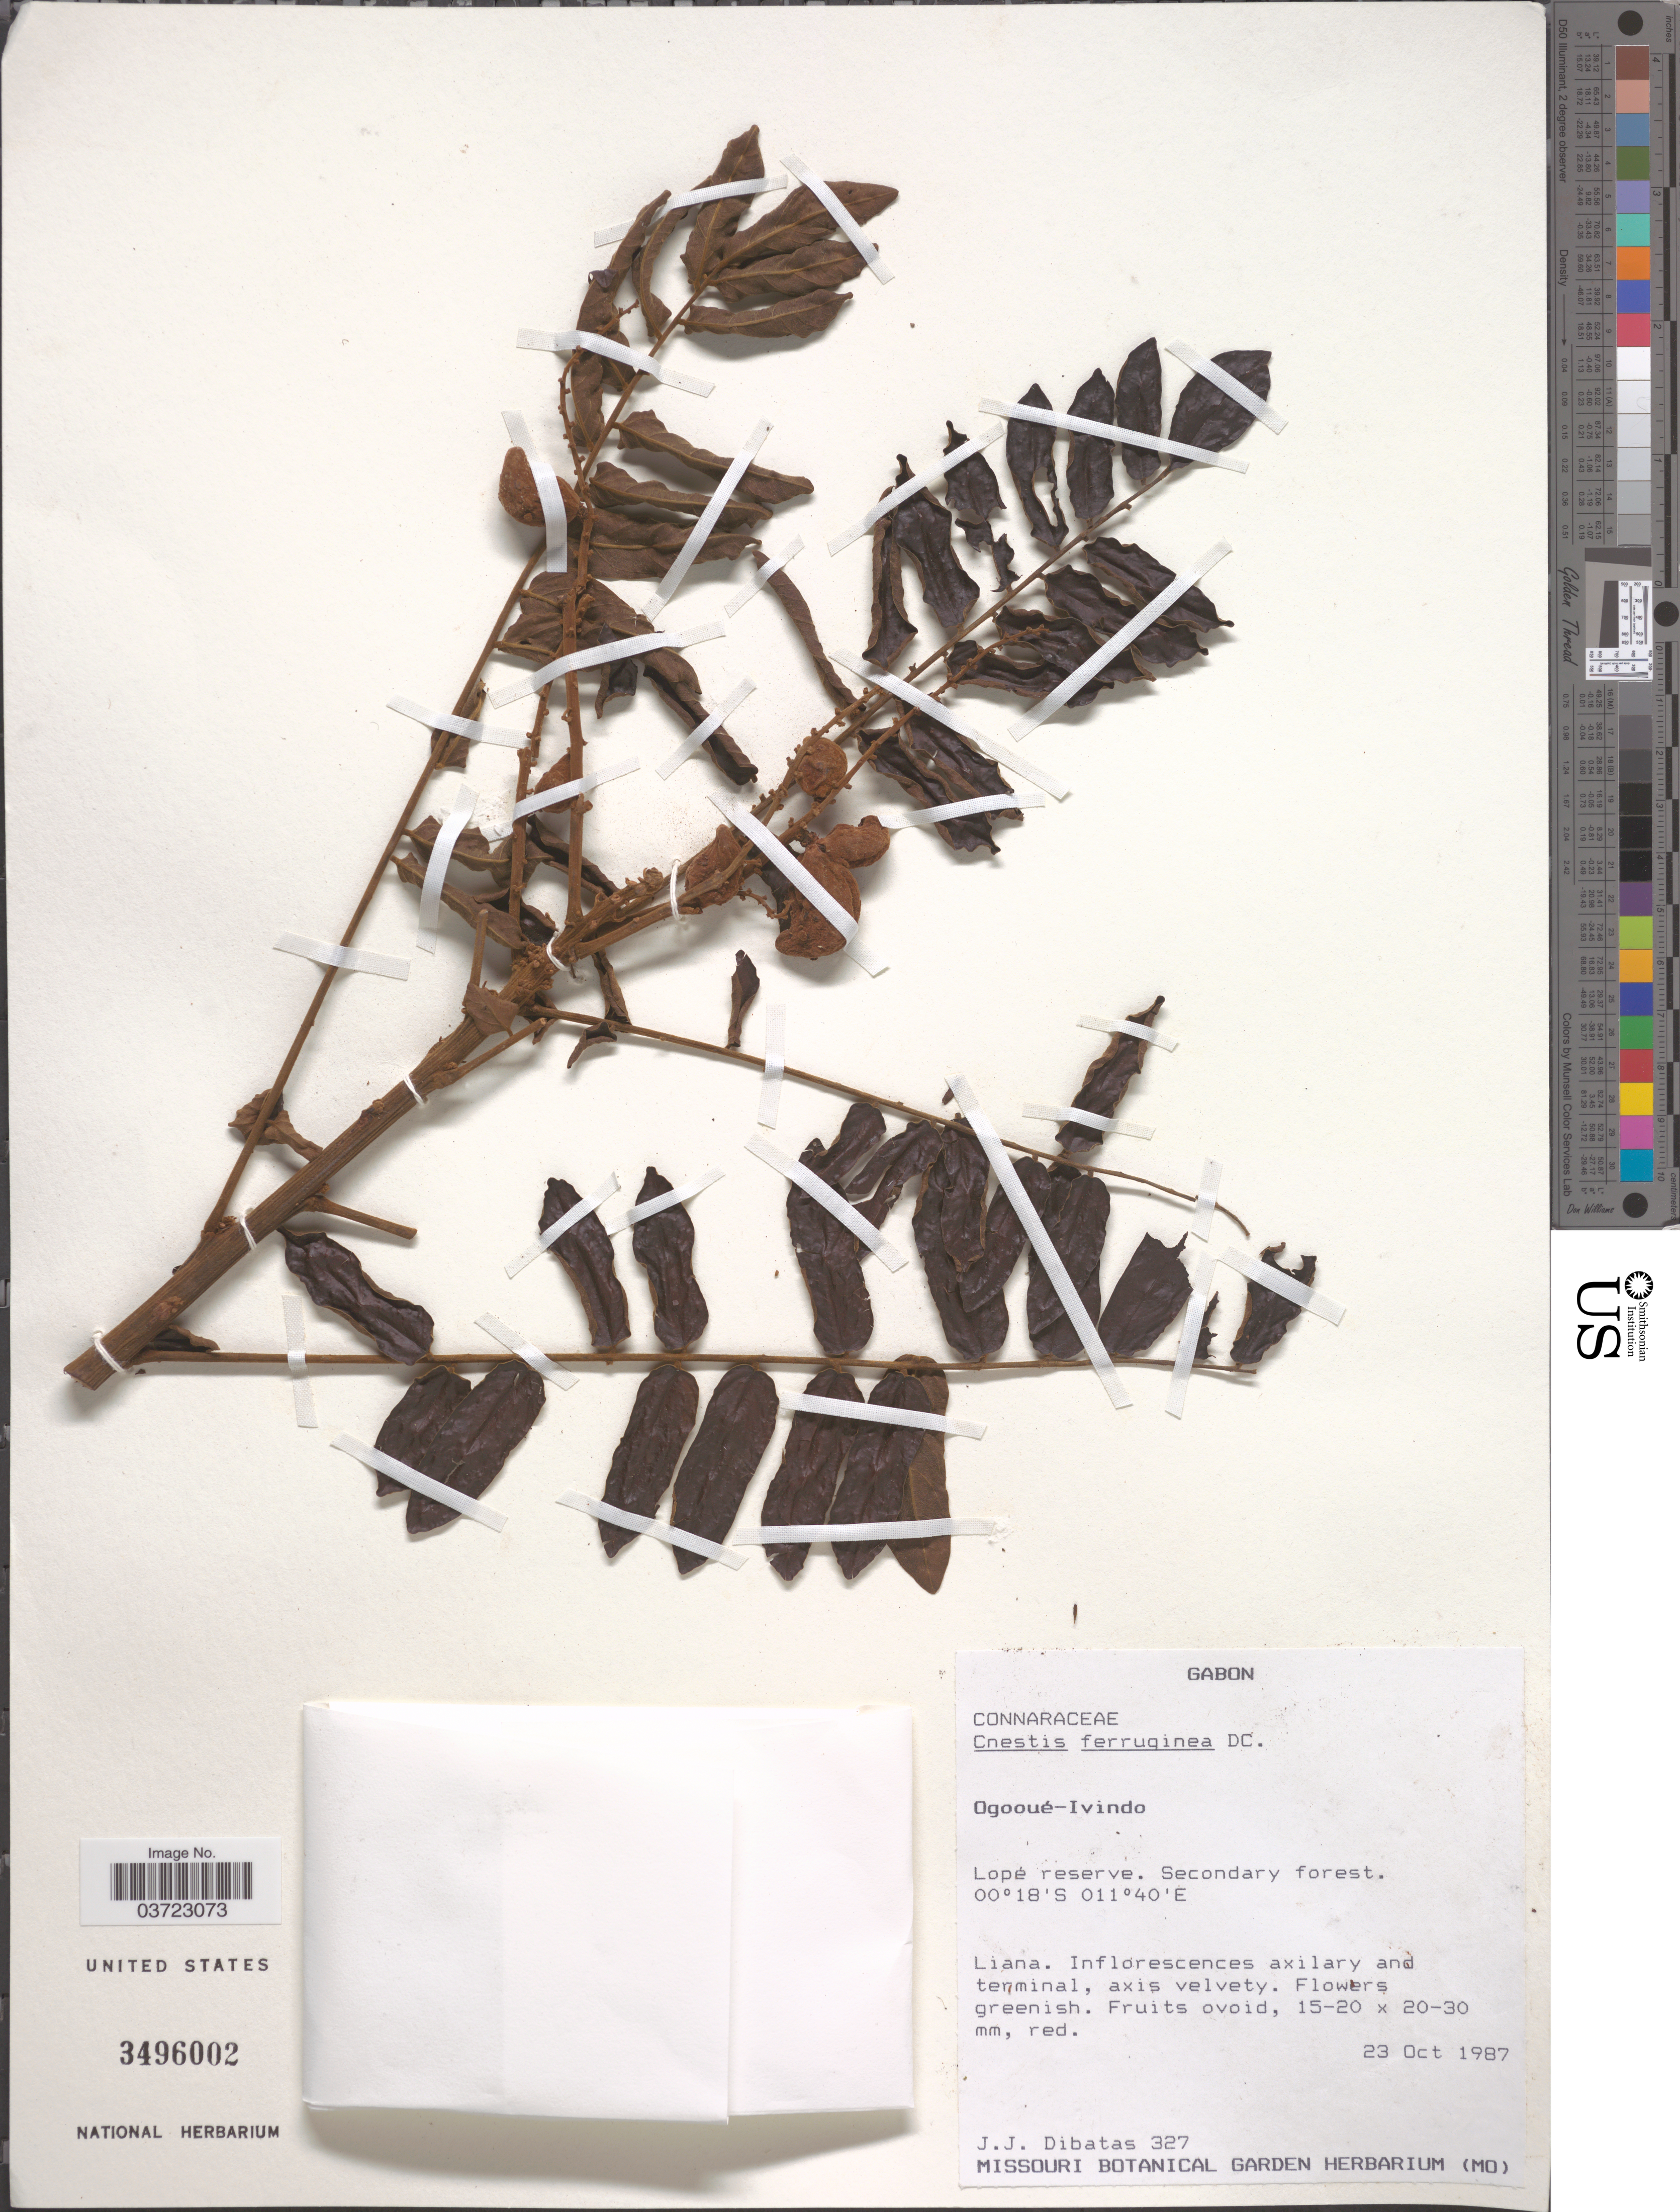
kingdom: Plantae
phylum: Tracheophyta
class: Magnoliopsida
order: Oxalidales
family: Connaraceae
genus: Cnestis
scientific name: Cnestis ferruginea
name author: Vahl ex DC.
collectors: J. Dibata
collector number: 327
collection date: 1987-10-23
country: Gabon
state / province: Ogooue-Ivindo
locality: Lopé reserve. Secondary forest.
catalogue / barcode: US 3496002